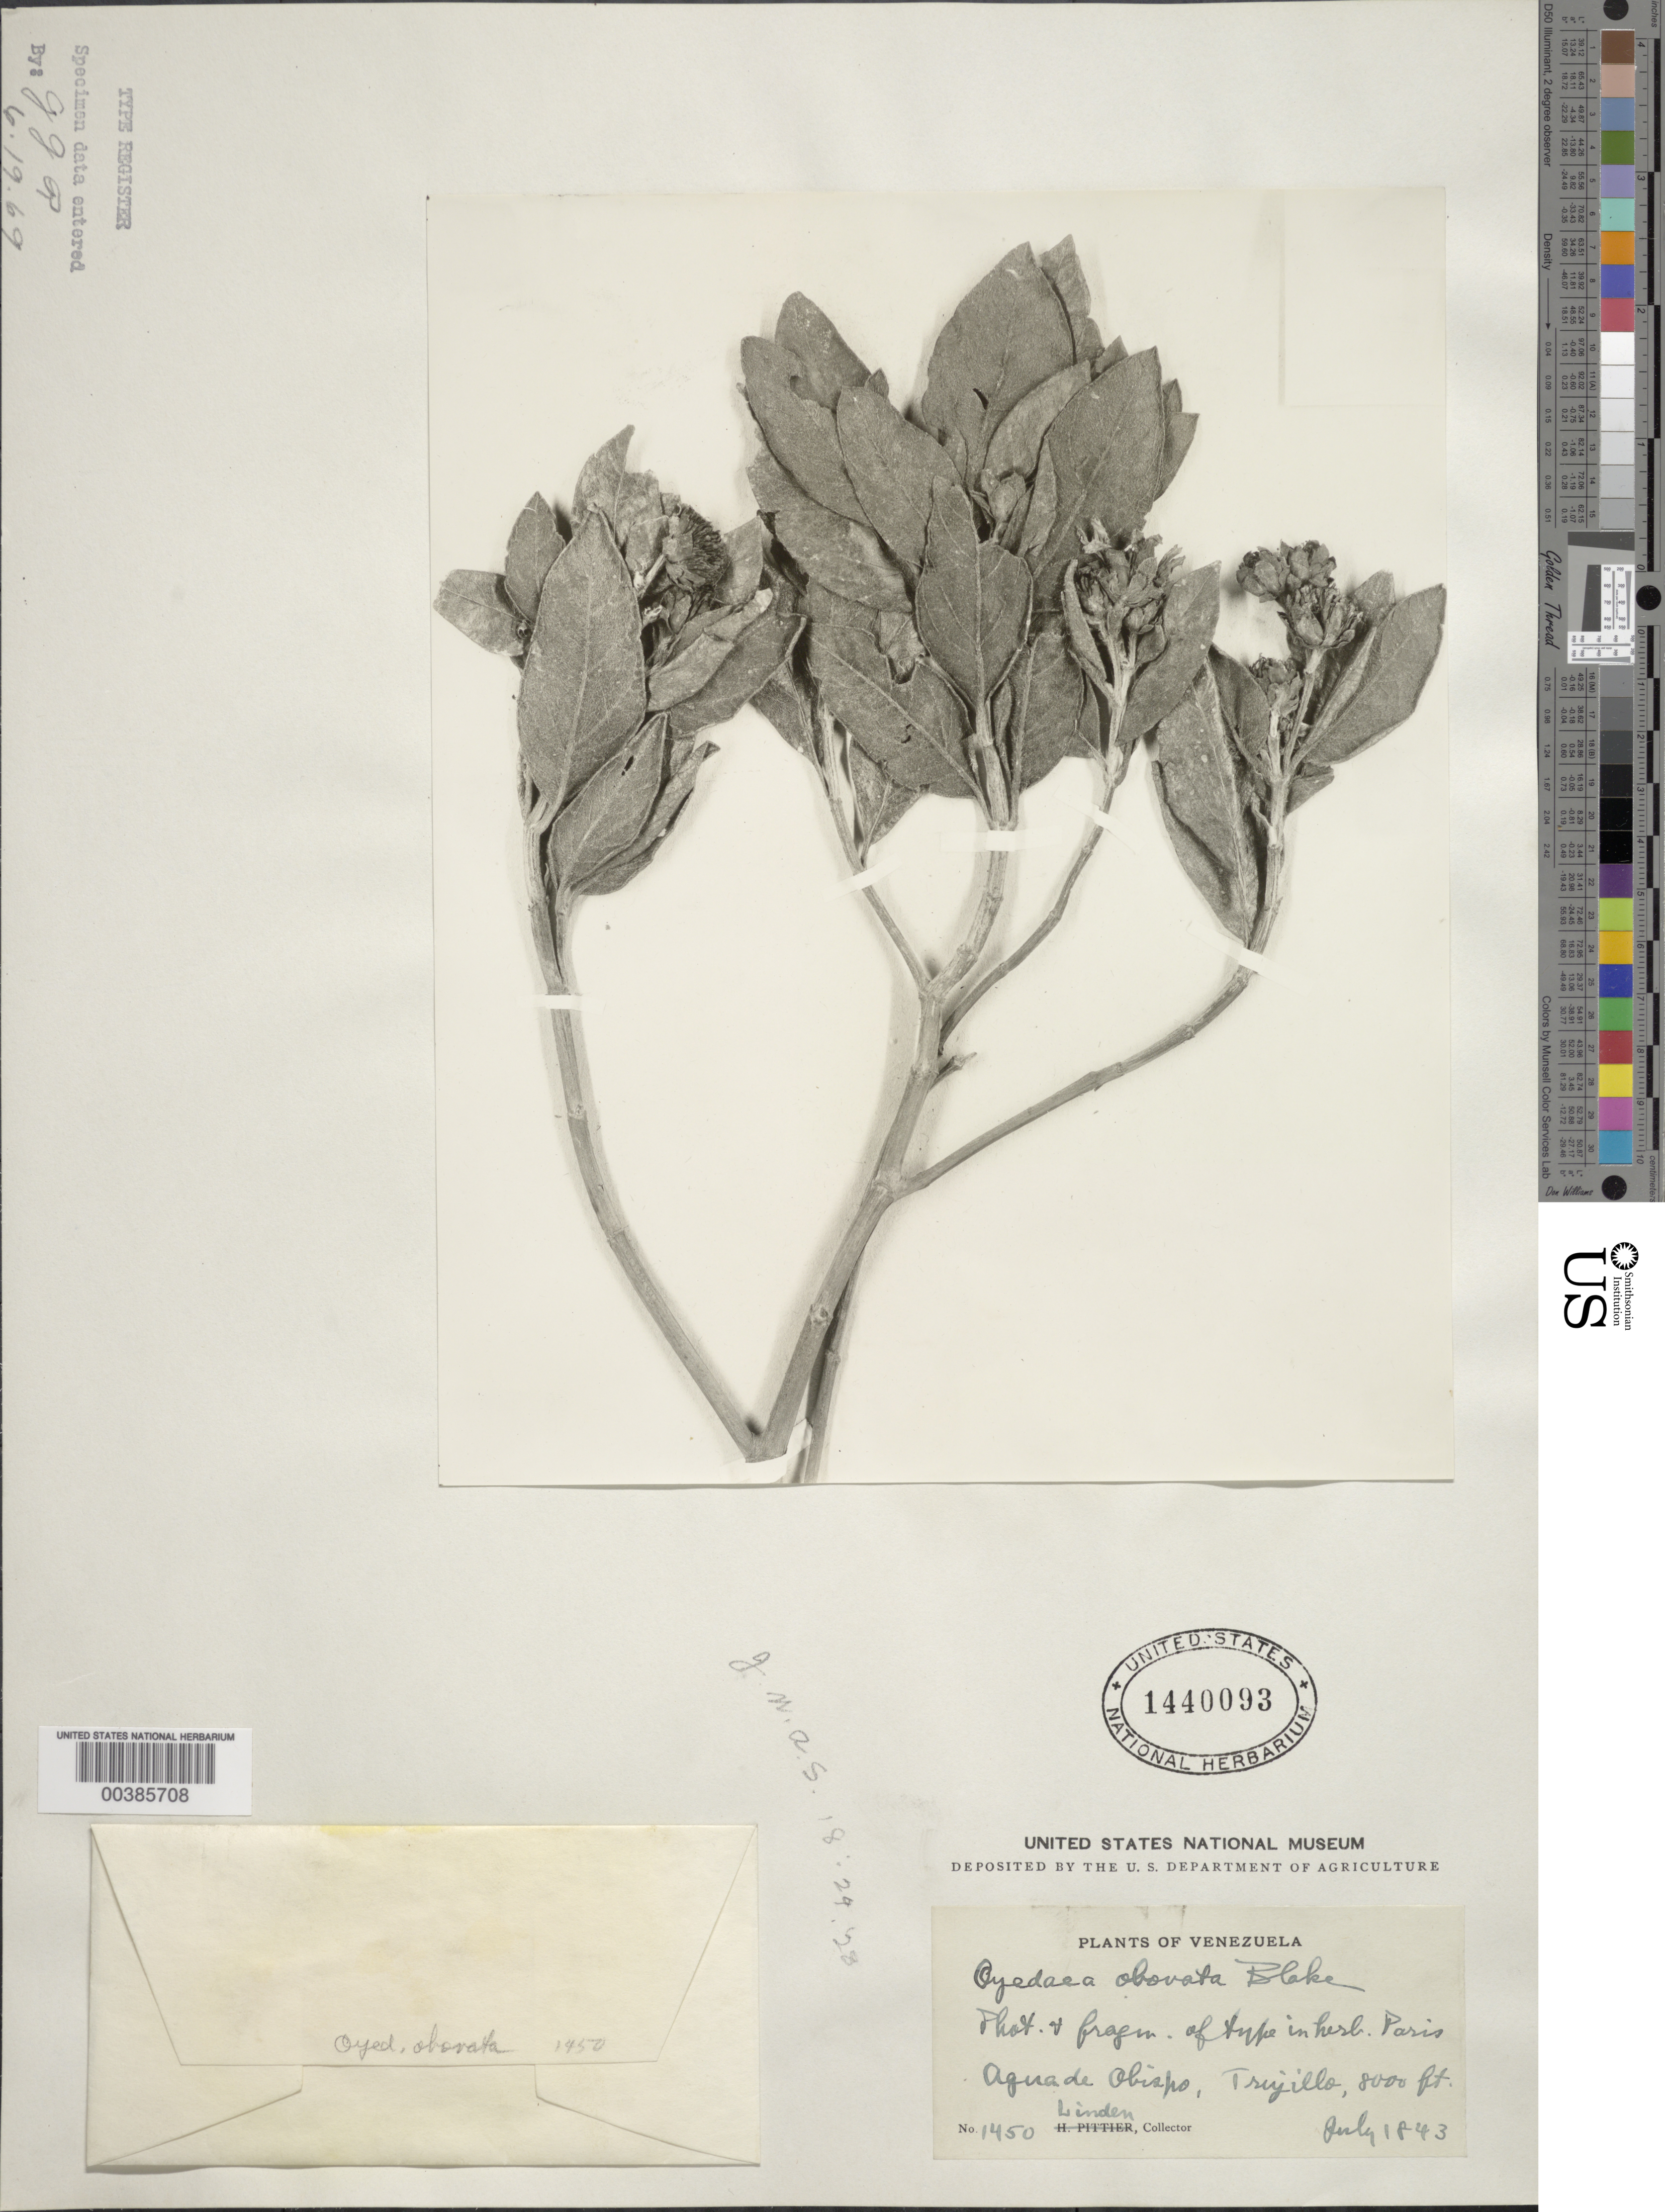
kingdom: Plantae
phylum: Tracheophyta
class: Magnoliopsida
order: Asterales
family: Asteraceae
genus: Oyedaea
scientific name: Oyedaea obovata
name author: S.F. Blake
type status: Type Fragment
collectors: J. Linden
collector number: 1450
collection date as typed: Jul 1843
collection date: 1843-07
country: Venezuela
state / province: Trujillo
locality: Agua de Obispo.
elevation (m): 2135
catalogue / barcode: US 1440093